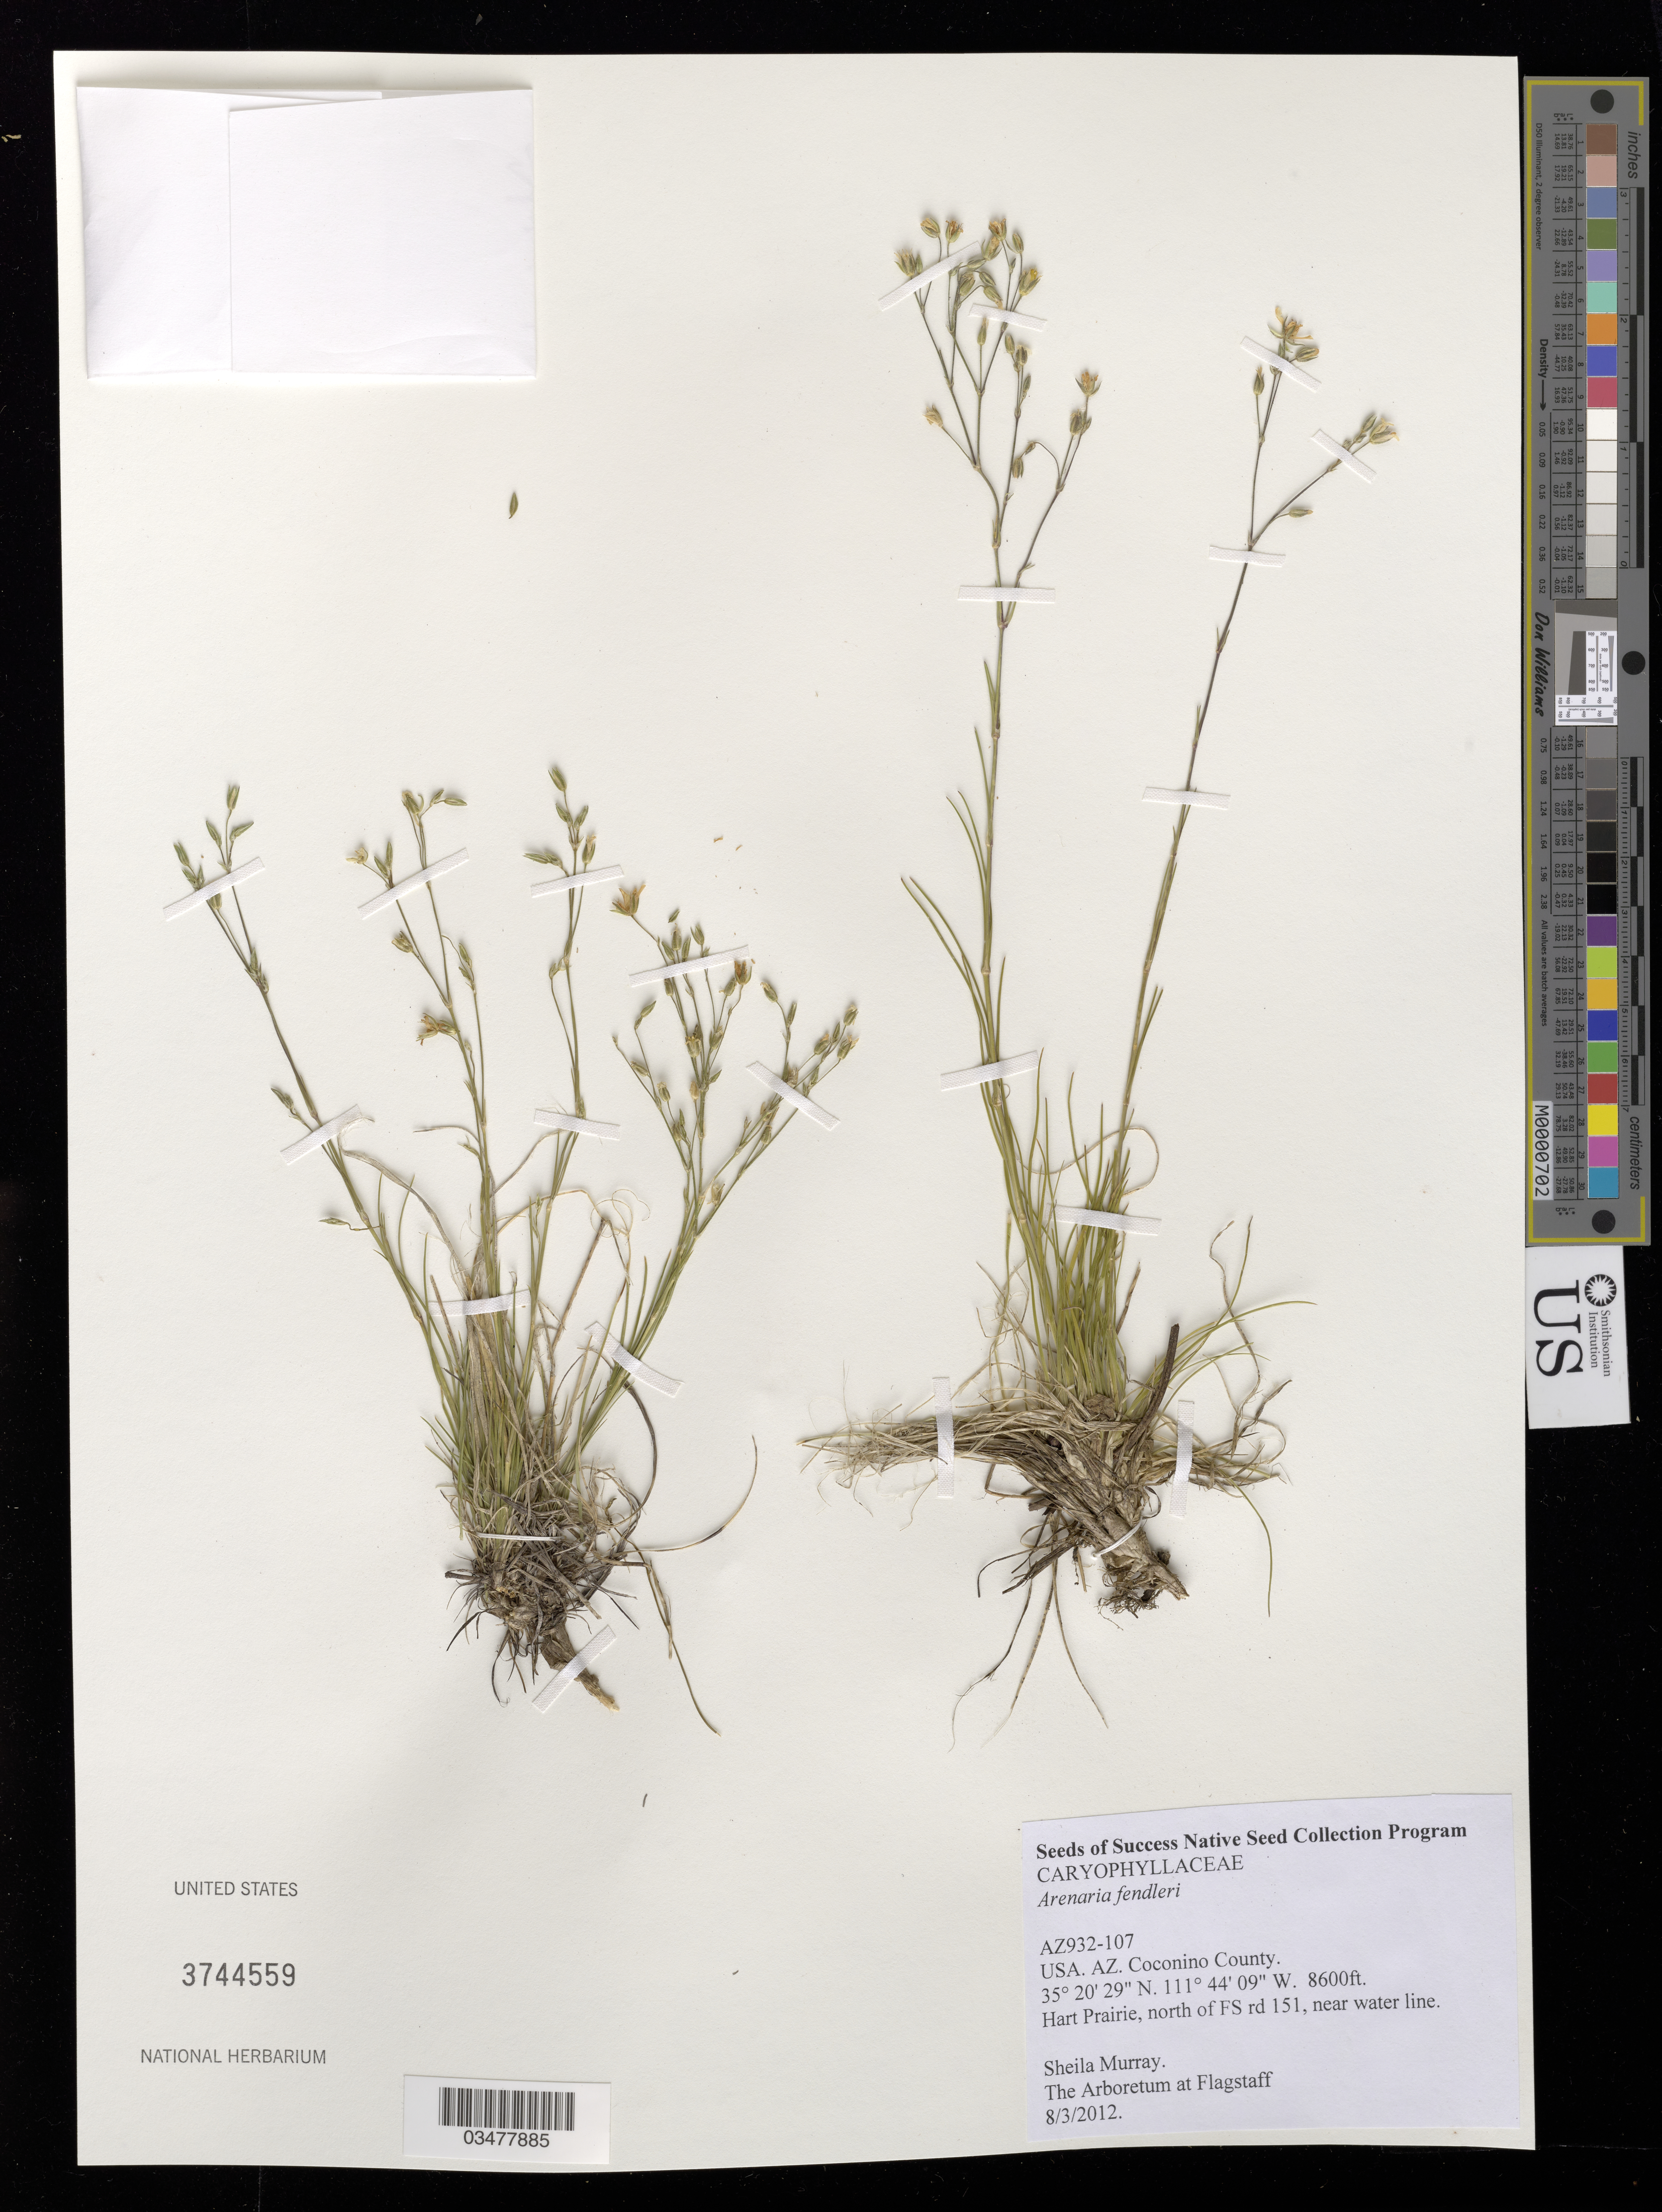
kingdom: Plantae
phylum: Tracheophyta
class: Magnoliopsida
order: Caryophyllales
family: Caryophyllaceae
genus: Arenaria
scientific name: Arenaria fendleri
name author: A. Gray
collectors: S. Murray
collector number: AZ932-107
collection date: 2012-08-03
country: United States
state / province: Arizona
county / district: Coconino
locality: Hart Prairie, N of FS rd 151, near water line.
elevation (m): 2621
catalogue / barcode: US 3744559